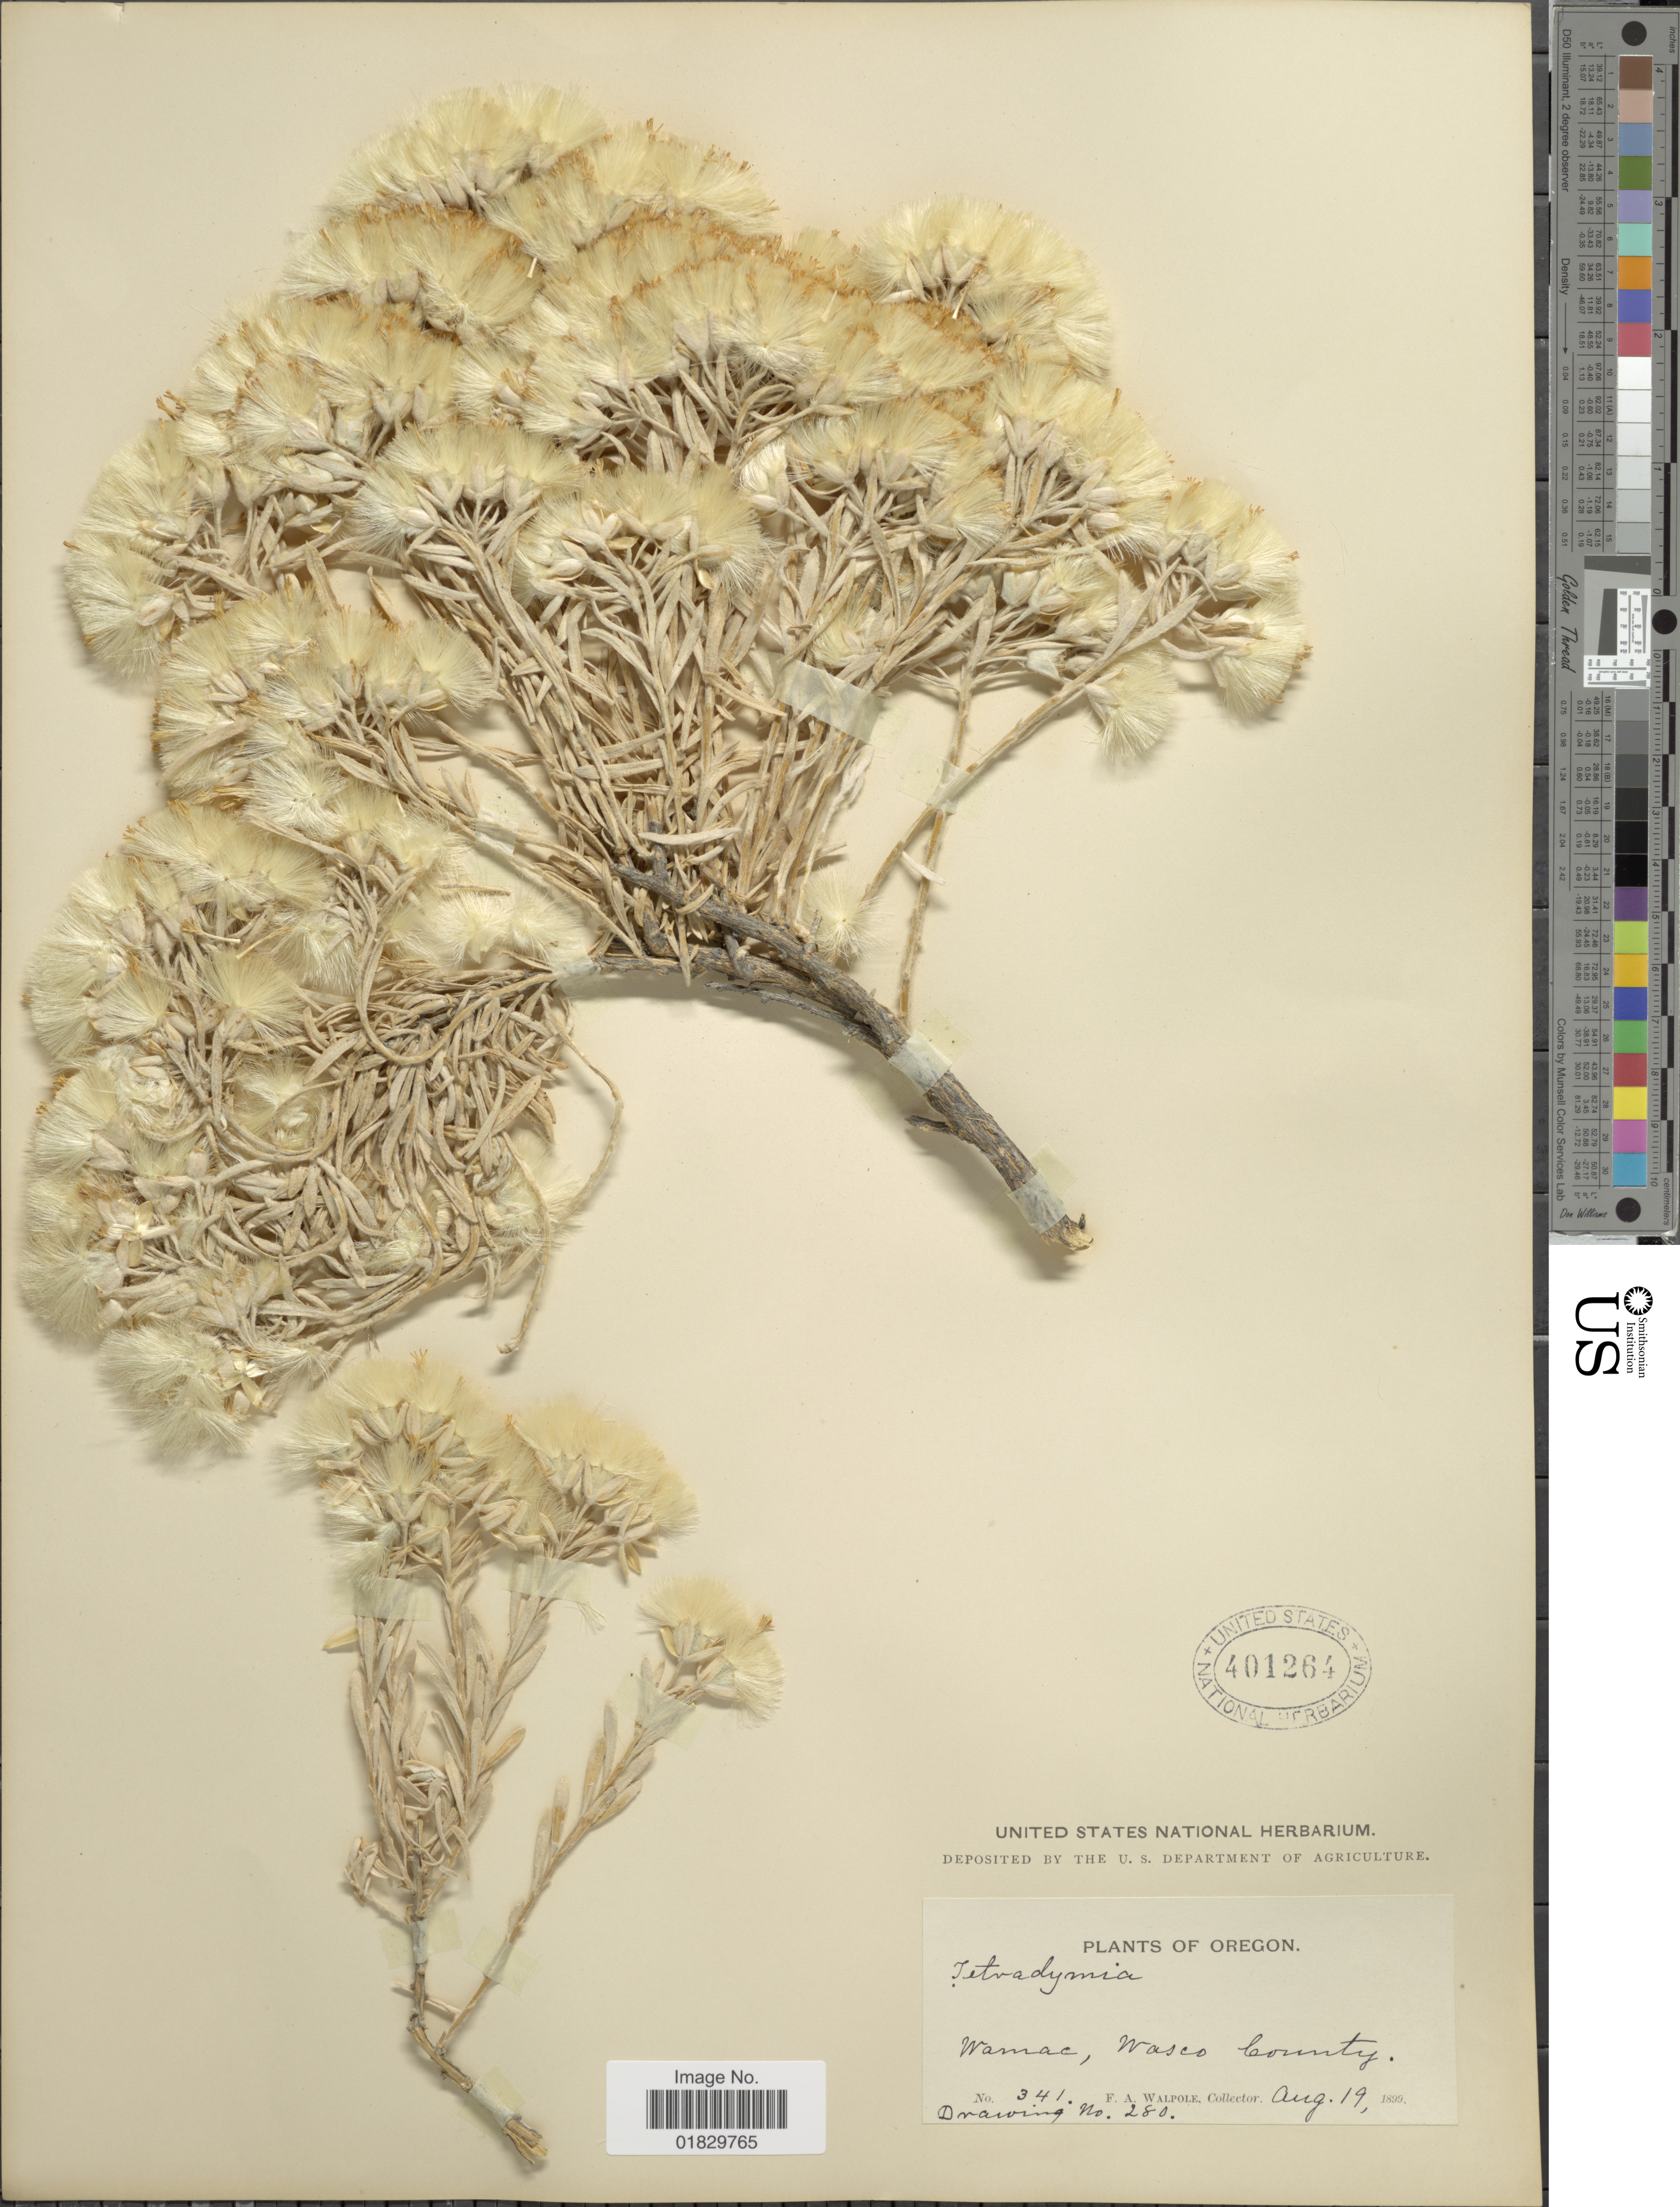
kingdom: Plantae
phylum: Tracheophyta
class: Magnoliopsida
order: Asterales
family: Asteraceae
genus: Tetradymia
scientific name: Tetradymia canescens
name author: DC.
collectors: F. Walpole & Drawing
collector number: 341/280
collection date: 1899-08-19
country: United States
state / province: Oregon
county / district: Wasco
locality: Wamac, Wasco County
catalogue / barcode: US 401264